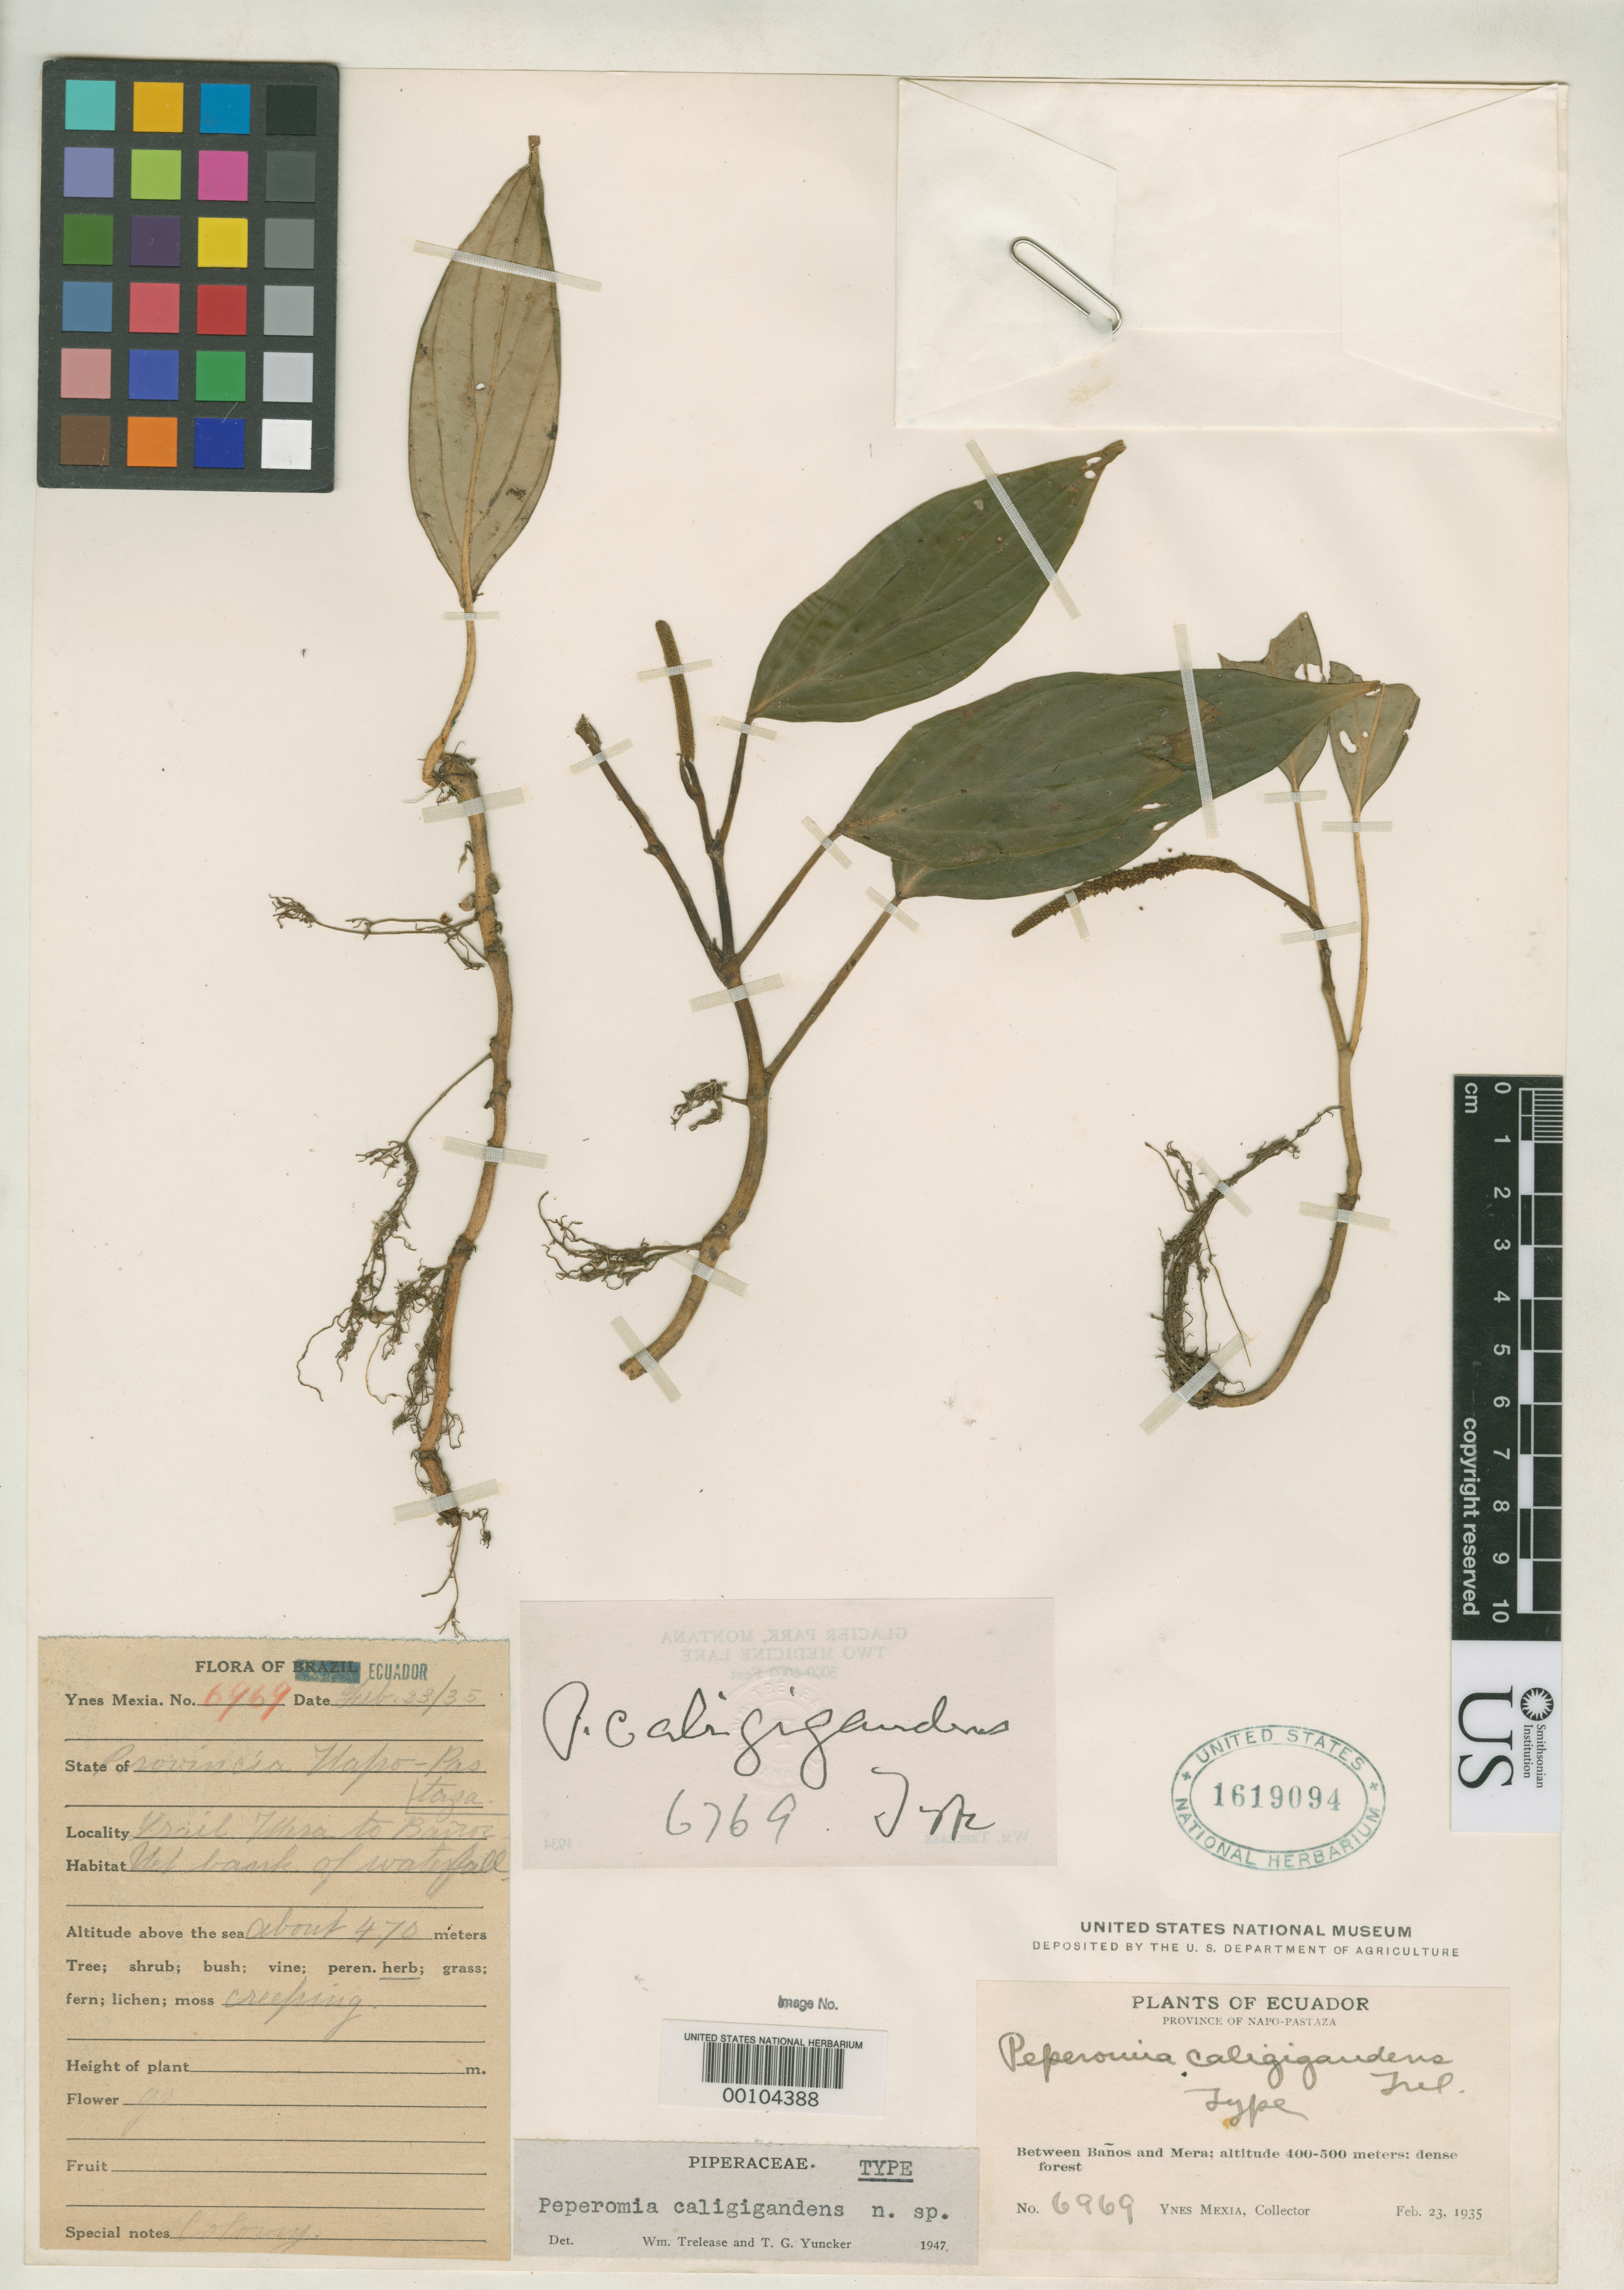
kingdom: Plantae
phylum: Tracheophyta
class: Magnoliopsida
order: Piperales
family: Piperaceae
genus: Peperomia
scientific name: Peperomia caliginigaudens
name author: Trel. & Yunck.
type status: Holotype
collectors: Y. Mexia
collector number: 6969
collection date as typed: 23 Feb 1935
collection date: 1935-02-23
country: Ecuador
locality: Between Mera and Banos.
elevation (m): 470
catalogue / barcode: US 1619094